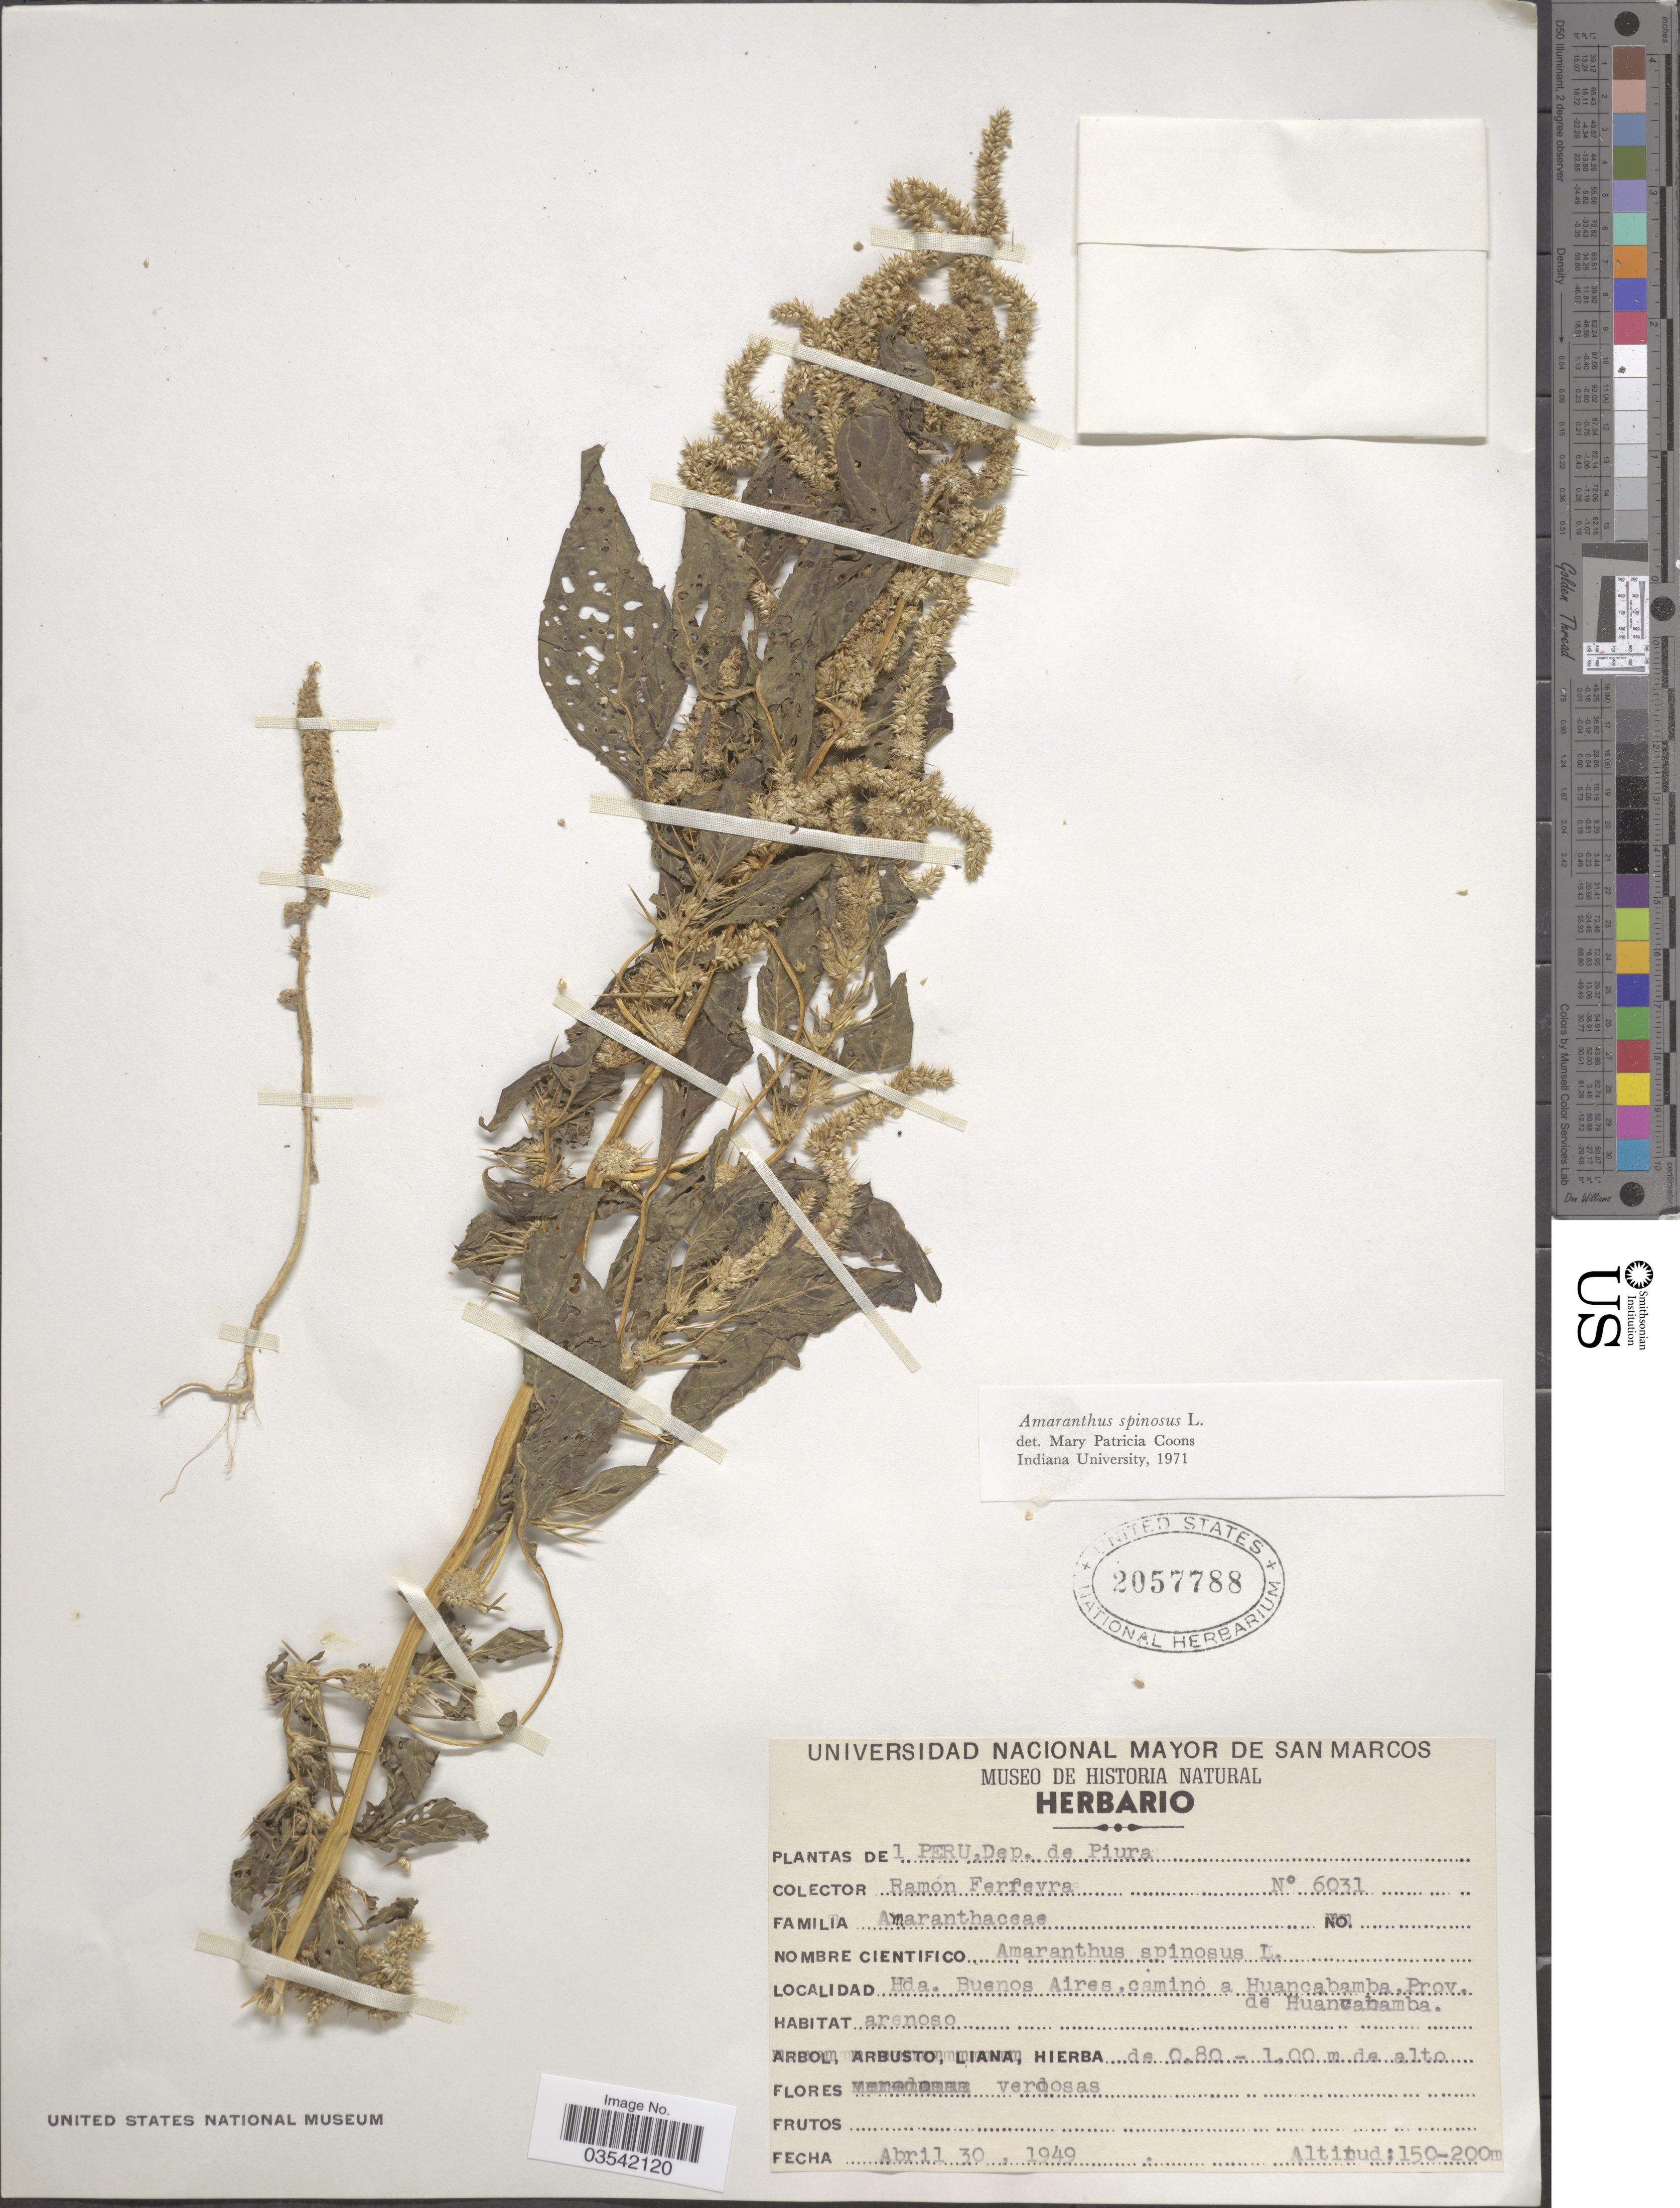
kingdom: Plantae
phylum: Tracheophyta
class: Magnoliopsida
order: Caryophyllales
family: Amaranthaceae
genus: Amaranthus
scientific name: Amaranthus spinosus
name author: L.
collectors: R. A. Ferreyra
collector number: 6031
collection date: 1949-04-30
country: Peru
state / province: Piura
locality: Dep. de Piura. Hda. Buenos Aires, camino a Huancabamba. Prov. de Huancabamba.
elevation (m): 150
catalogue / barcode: US 2057788